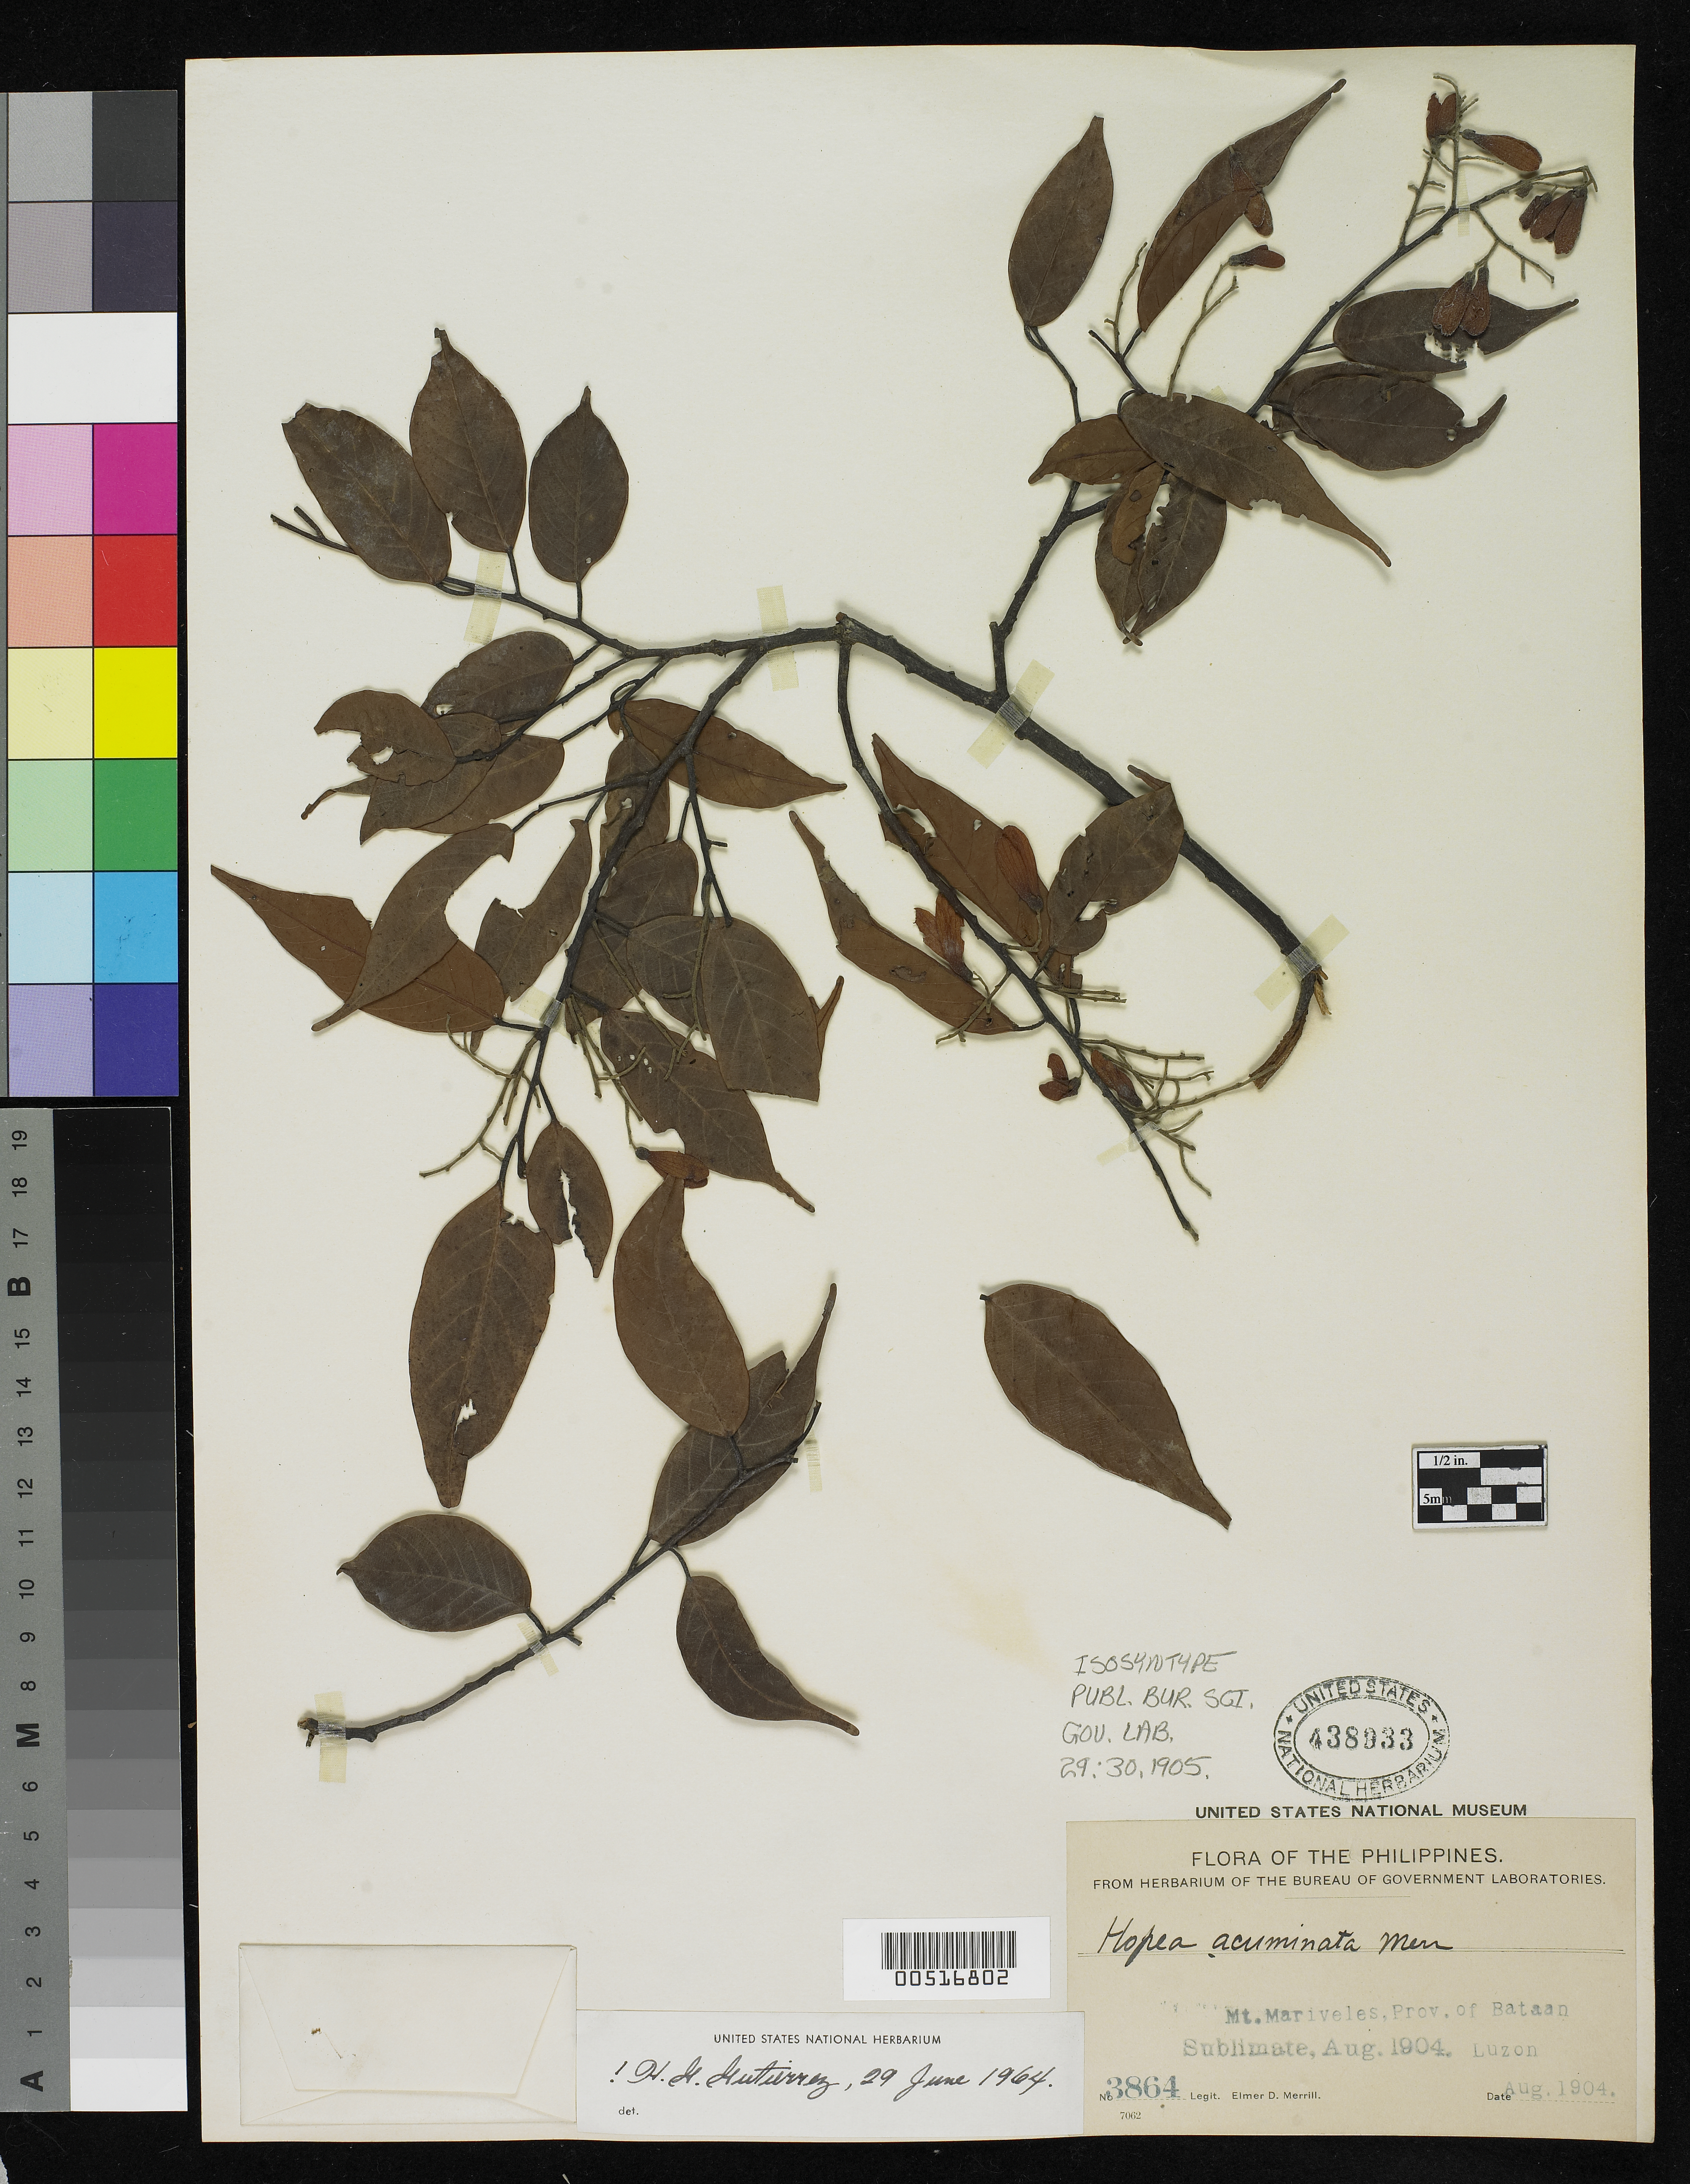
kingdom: Plantae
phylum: Tracheophyta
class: Magnoliopsida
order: Malvales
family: Dipterocarpaceae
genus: Hopea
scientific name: Hopea acuminata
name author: Merr.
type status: Isosyntype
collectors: E. D. Merrill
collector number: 3864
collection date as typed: Aug 1904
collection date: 1904-08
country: Philippines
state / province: Central Luzon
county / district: Bataan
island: Luzon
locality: Mt. Mariveles.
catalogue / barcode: US 438933